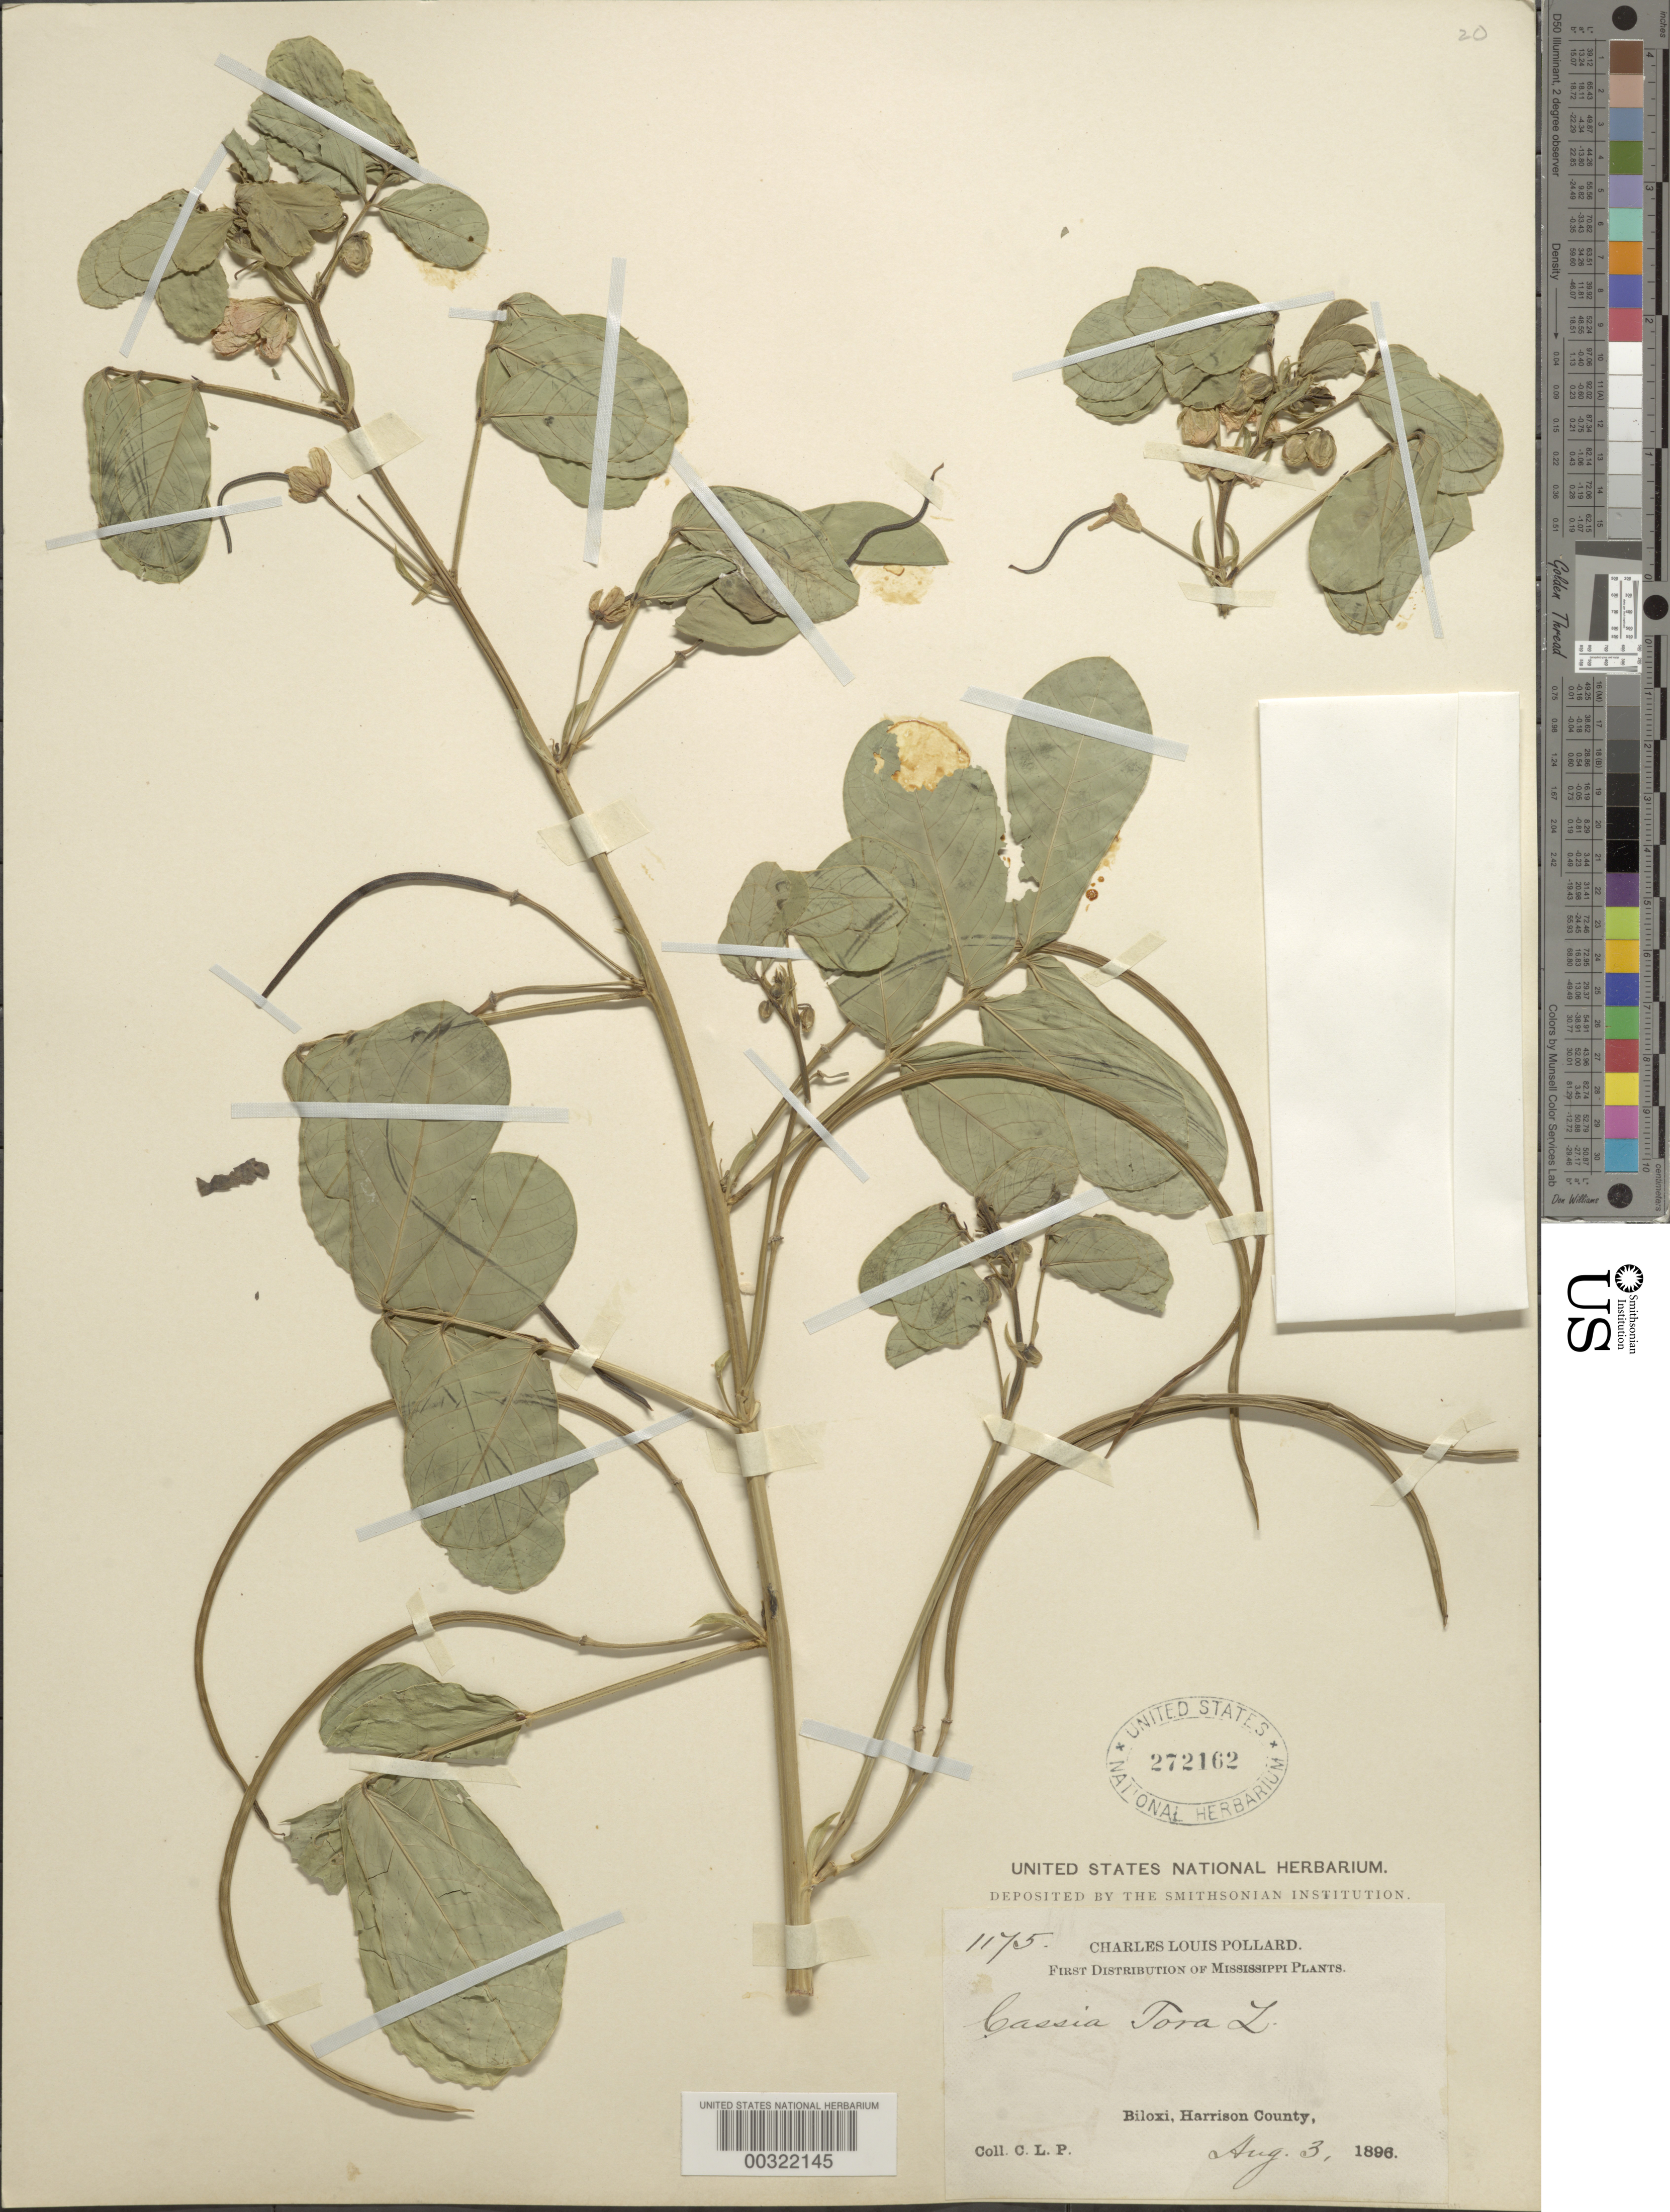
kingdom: Plantae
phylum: Tracheophyta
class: Magnoliopsida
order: Fabales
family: Fabaceae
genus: Senna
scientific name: Senna obtusifolia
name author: (L.) H.S. Irwin & Barneby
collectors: C. L. Pollard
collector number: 1175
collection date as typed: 03 Aug 1896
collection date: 1896-08-03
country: United States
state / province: Mississippi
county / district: Harrison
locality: Biloxi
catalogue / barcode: US 272162